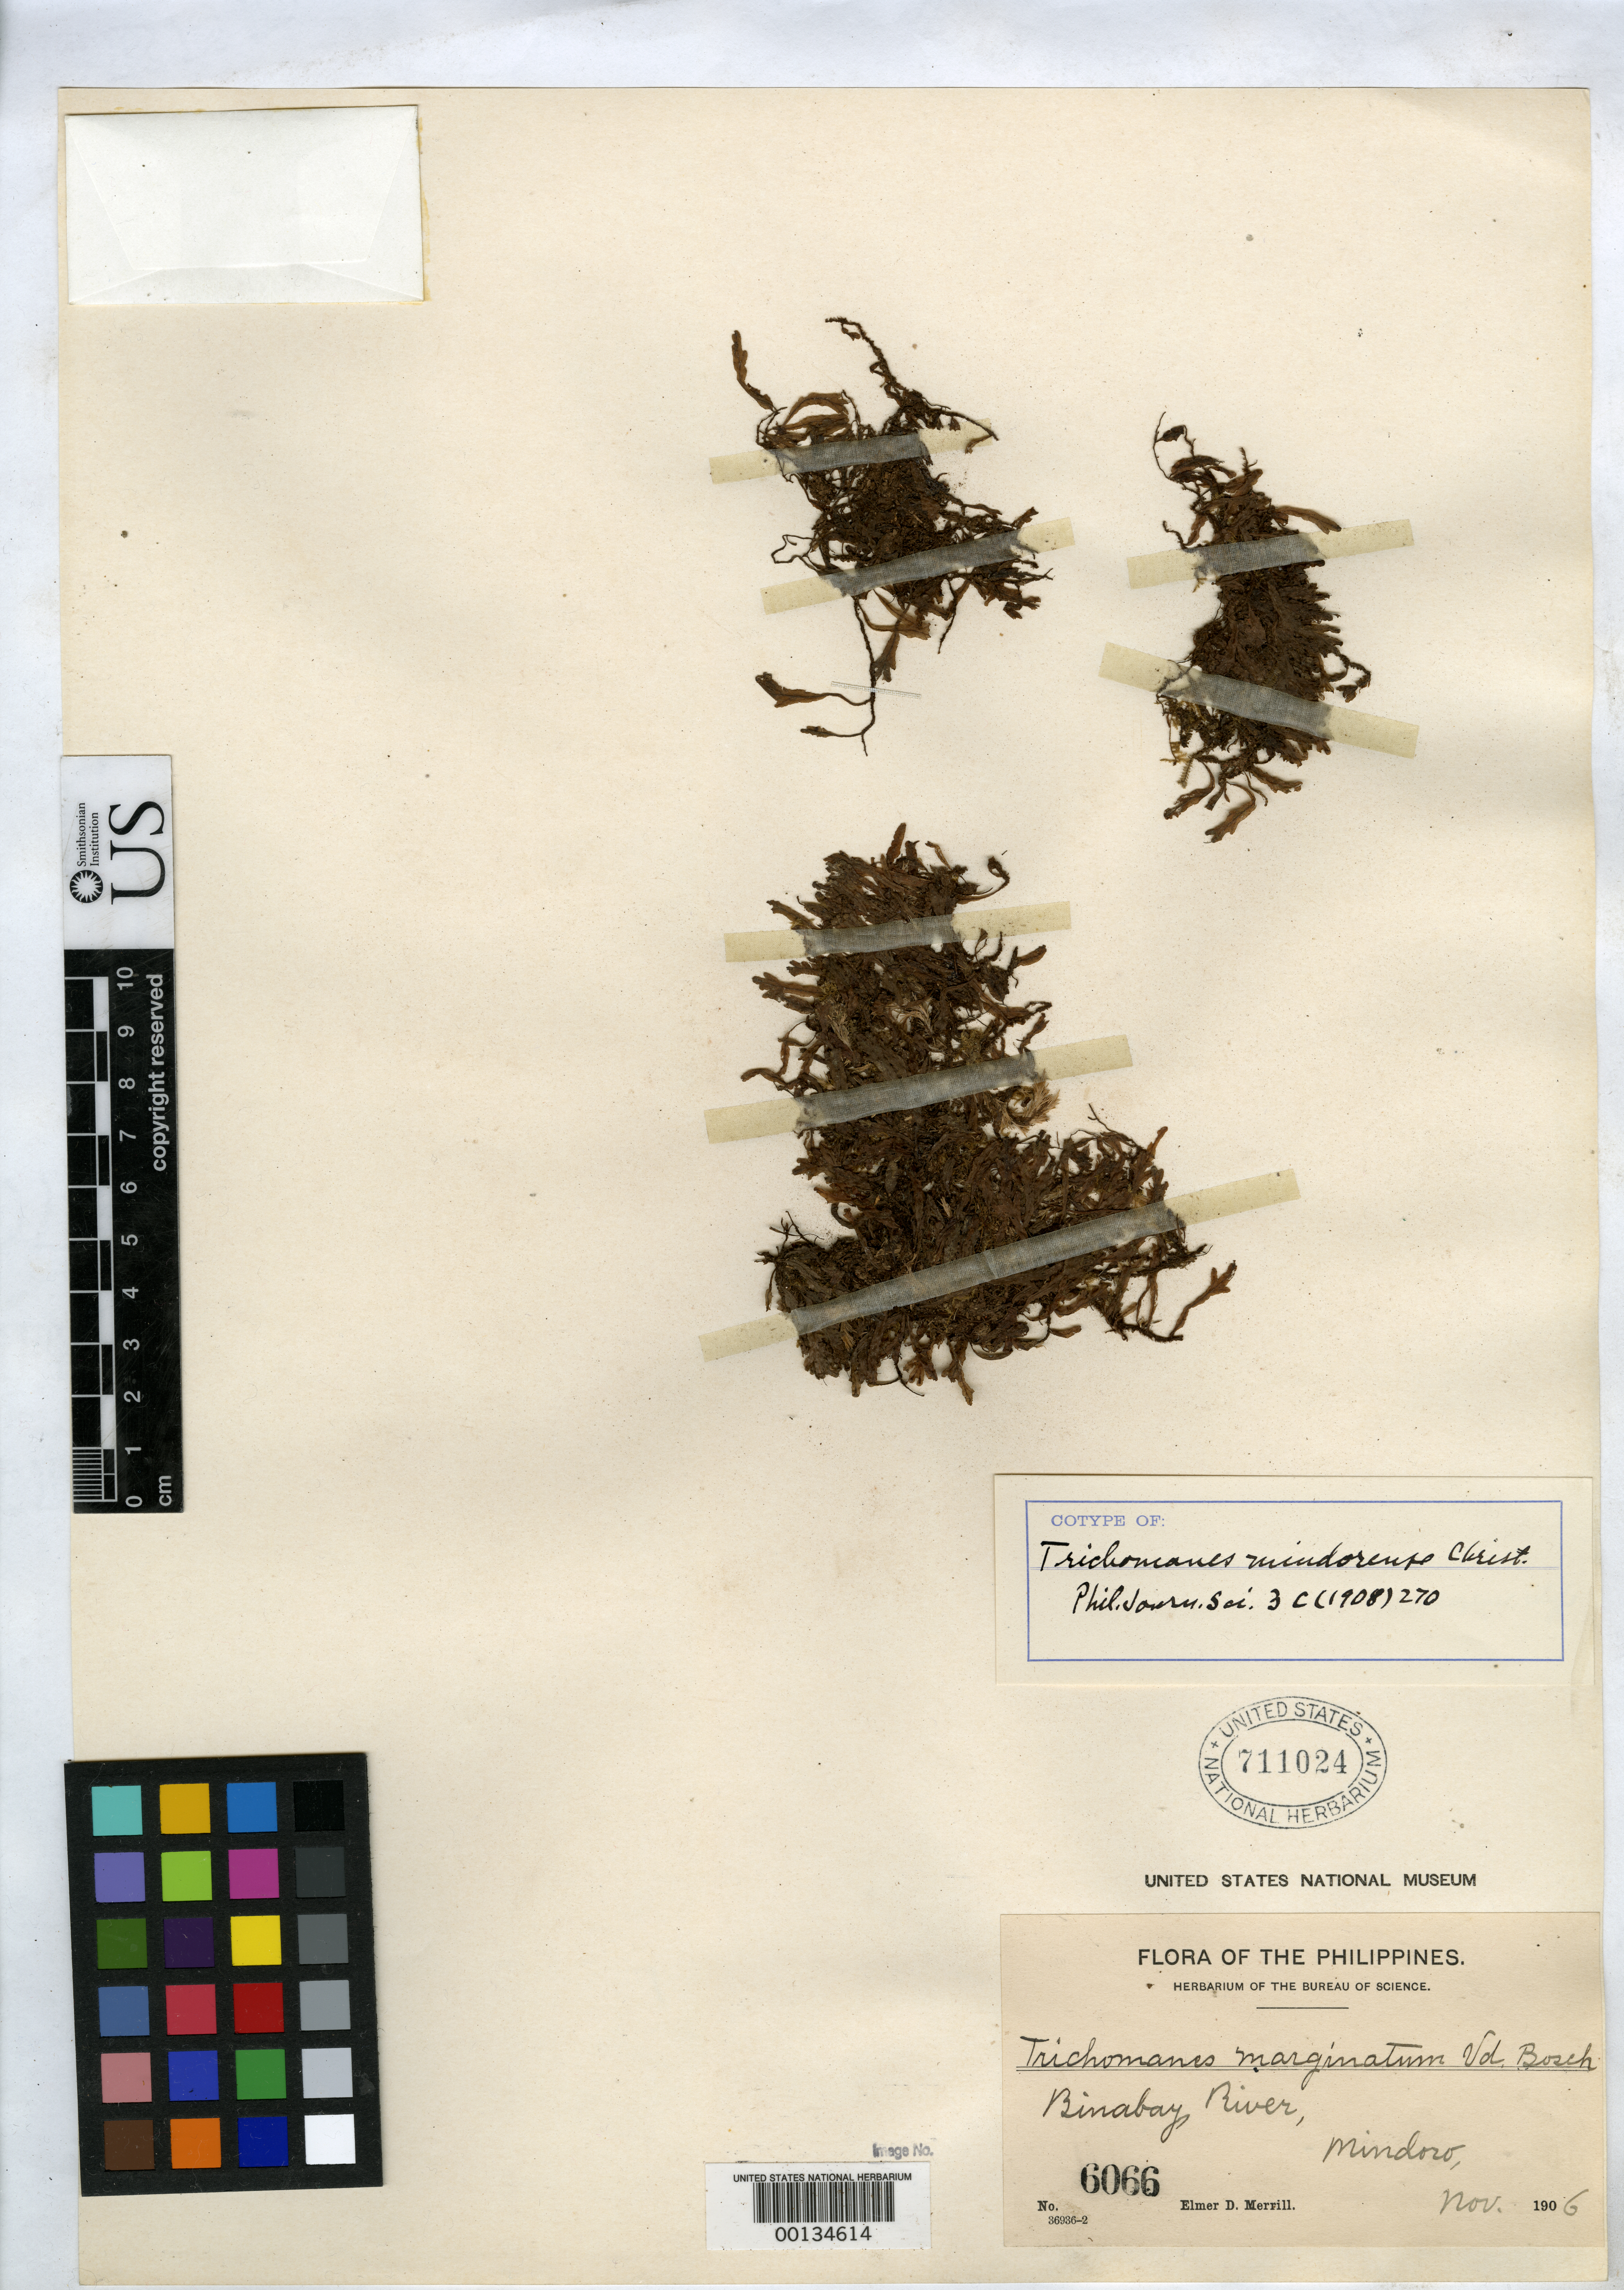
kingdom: Plantae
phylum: Tracheophyta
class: Polypodiopsida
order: Hymenophyllales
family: Hymenophyllaceae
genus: Trichomanes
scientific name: Trichomanes mindorense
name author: Christ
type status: Isotype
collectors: E. D. Merrill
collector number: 6066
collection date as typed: Nov 1906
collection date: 1906-11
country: Philippines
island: Mindanao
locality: Binabay River.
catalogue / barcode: US 711024